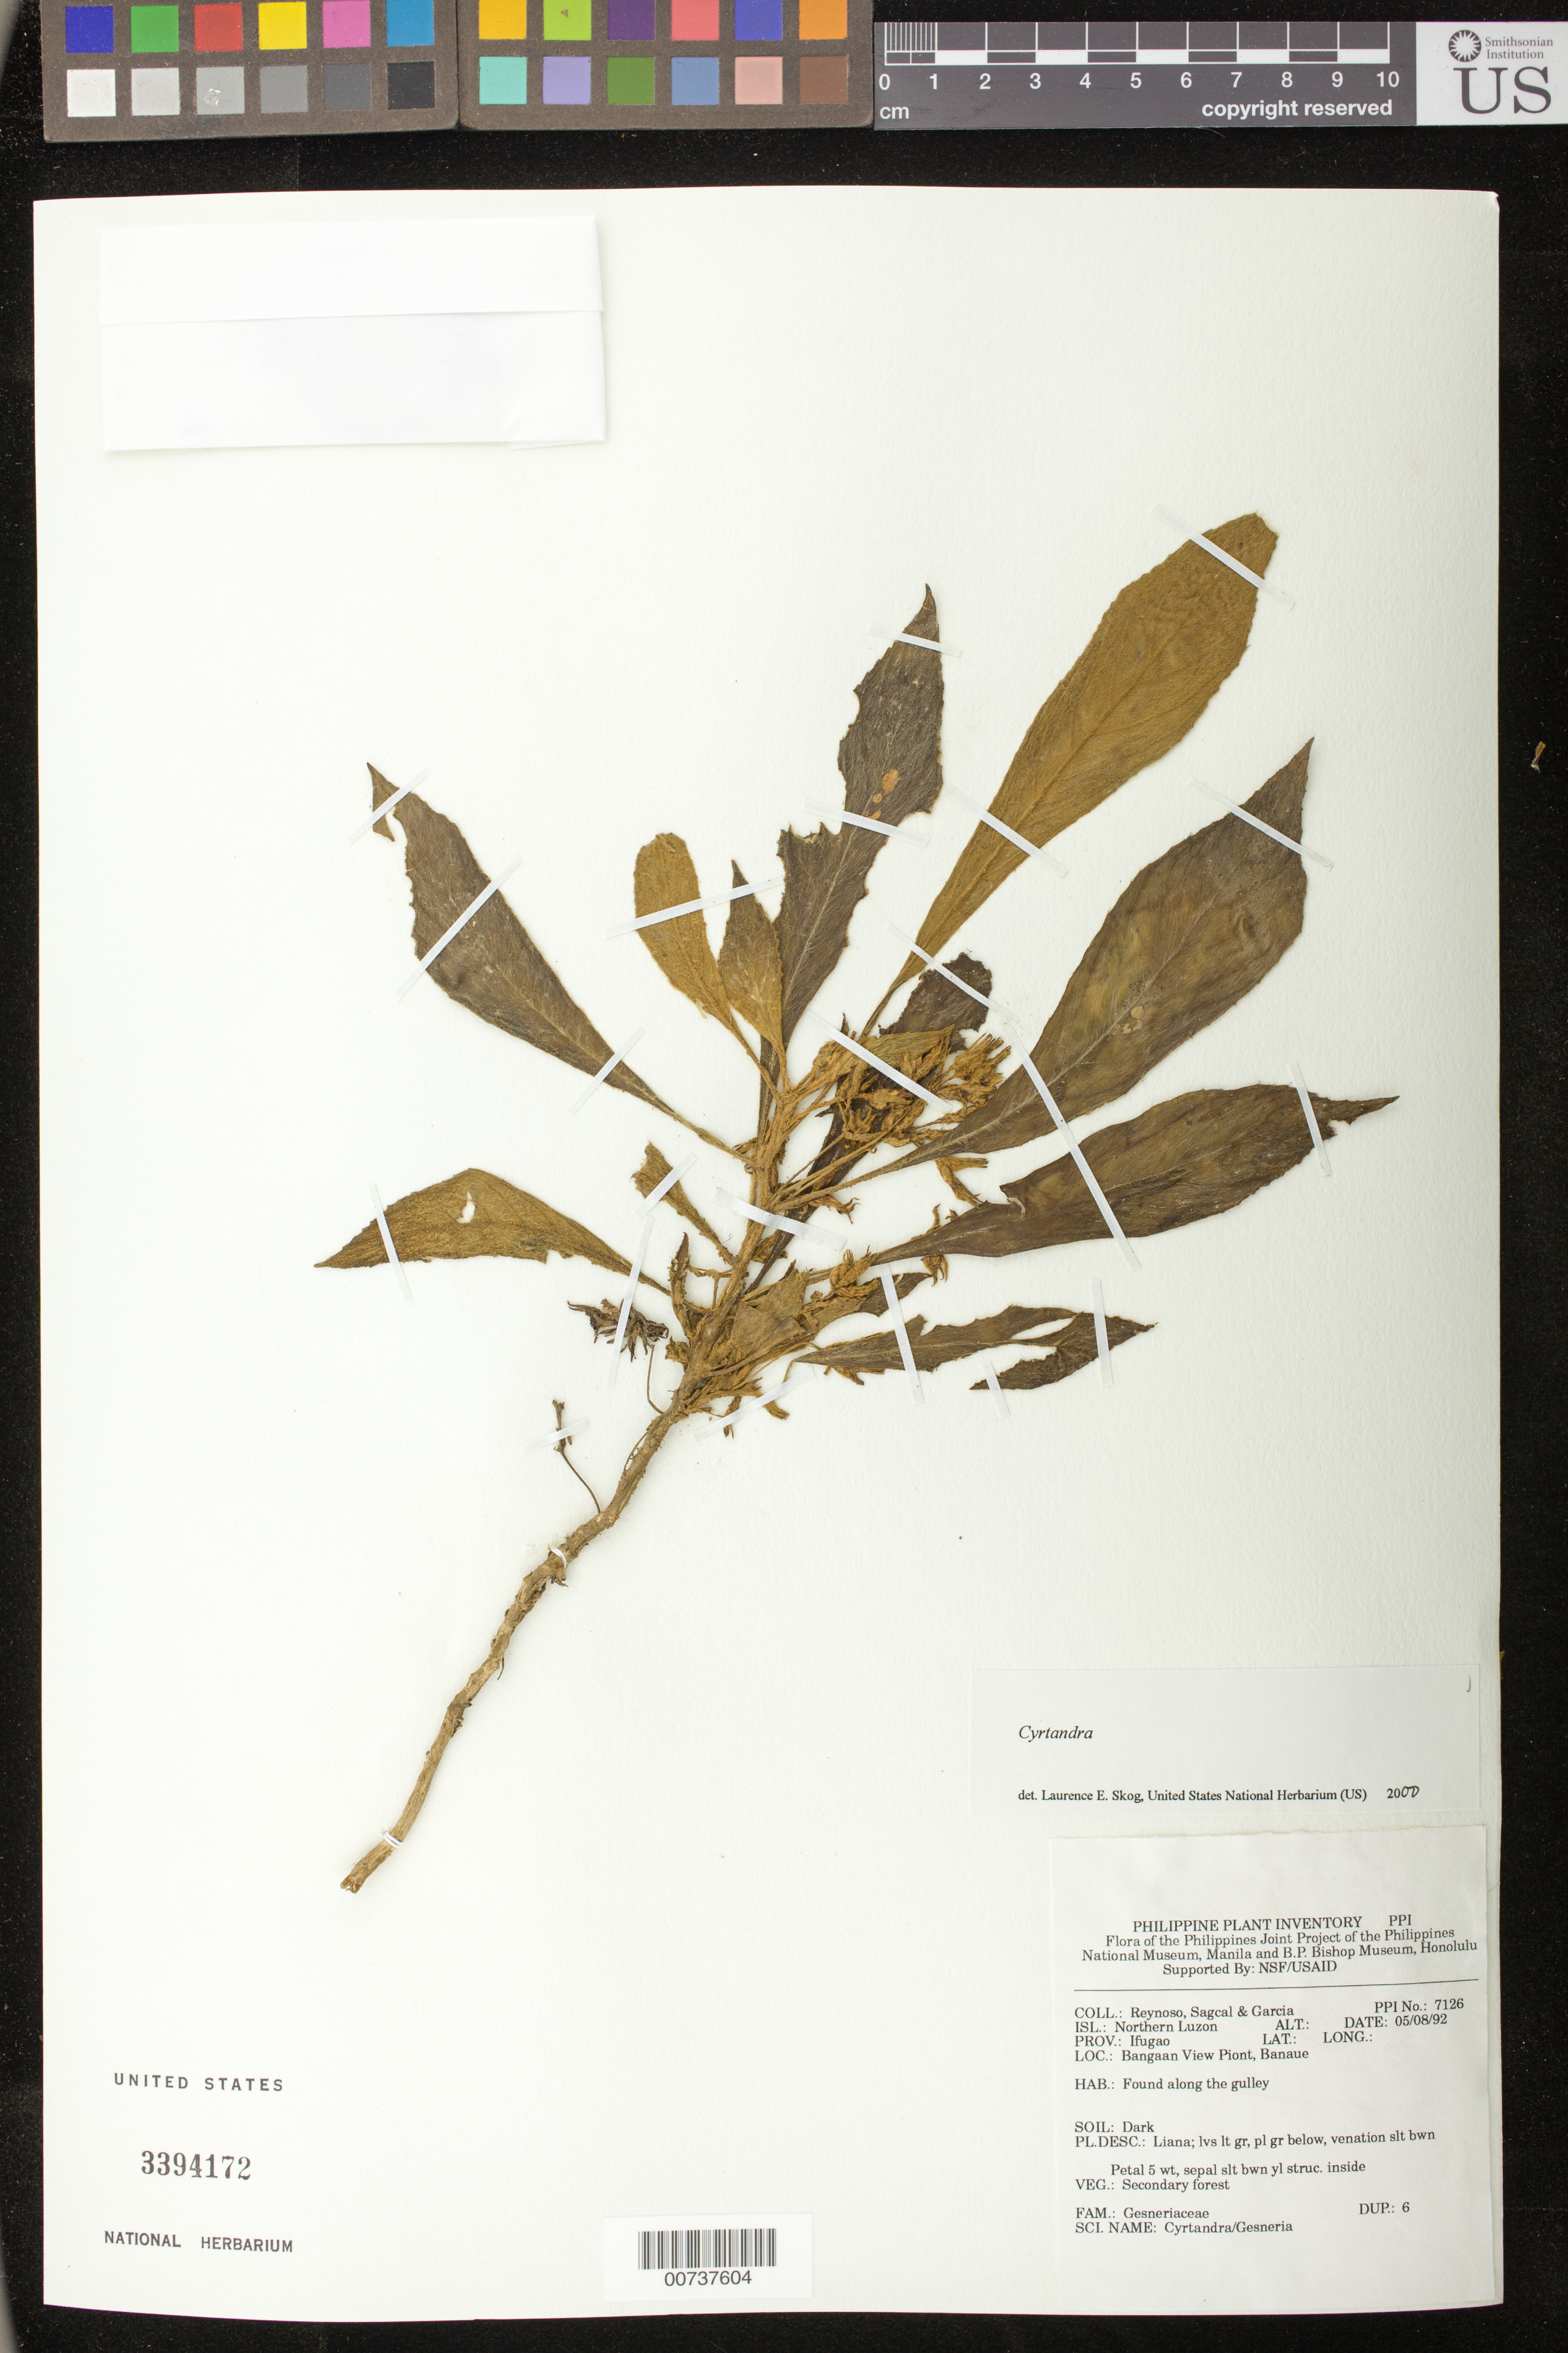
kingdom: Plantae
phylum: Tracheophyta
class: Magnoliopsida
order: Lamiales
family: Gesneriaceae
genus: Cyrtandra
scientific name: Cyrtandra sp.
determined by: Skog, Laurence E.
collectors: E. Reynoso, E. Sagcal & H. Garcia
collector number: PPI No. 7126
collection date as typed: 05 Aug 1992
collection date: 1992-08-05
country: Philippines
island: Luzon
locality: Northern Luzon, Prov. Ifugao; Bangaan View Point, Banaue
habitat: Secondary forest; soil dark; found along the gulley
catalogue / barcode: US 3394172